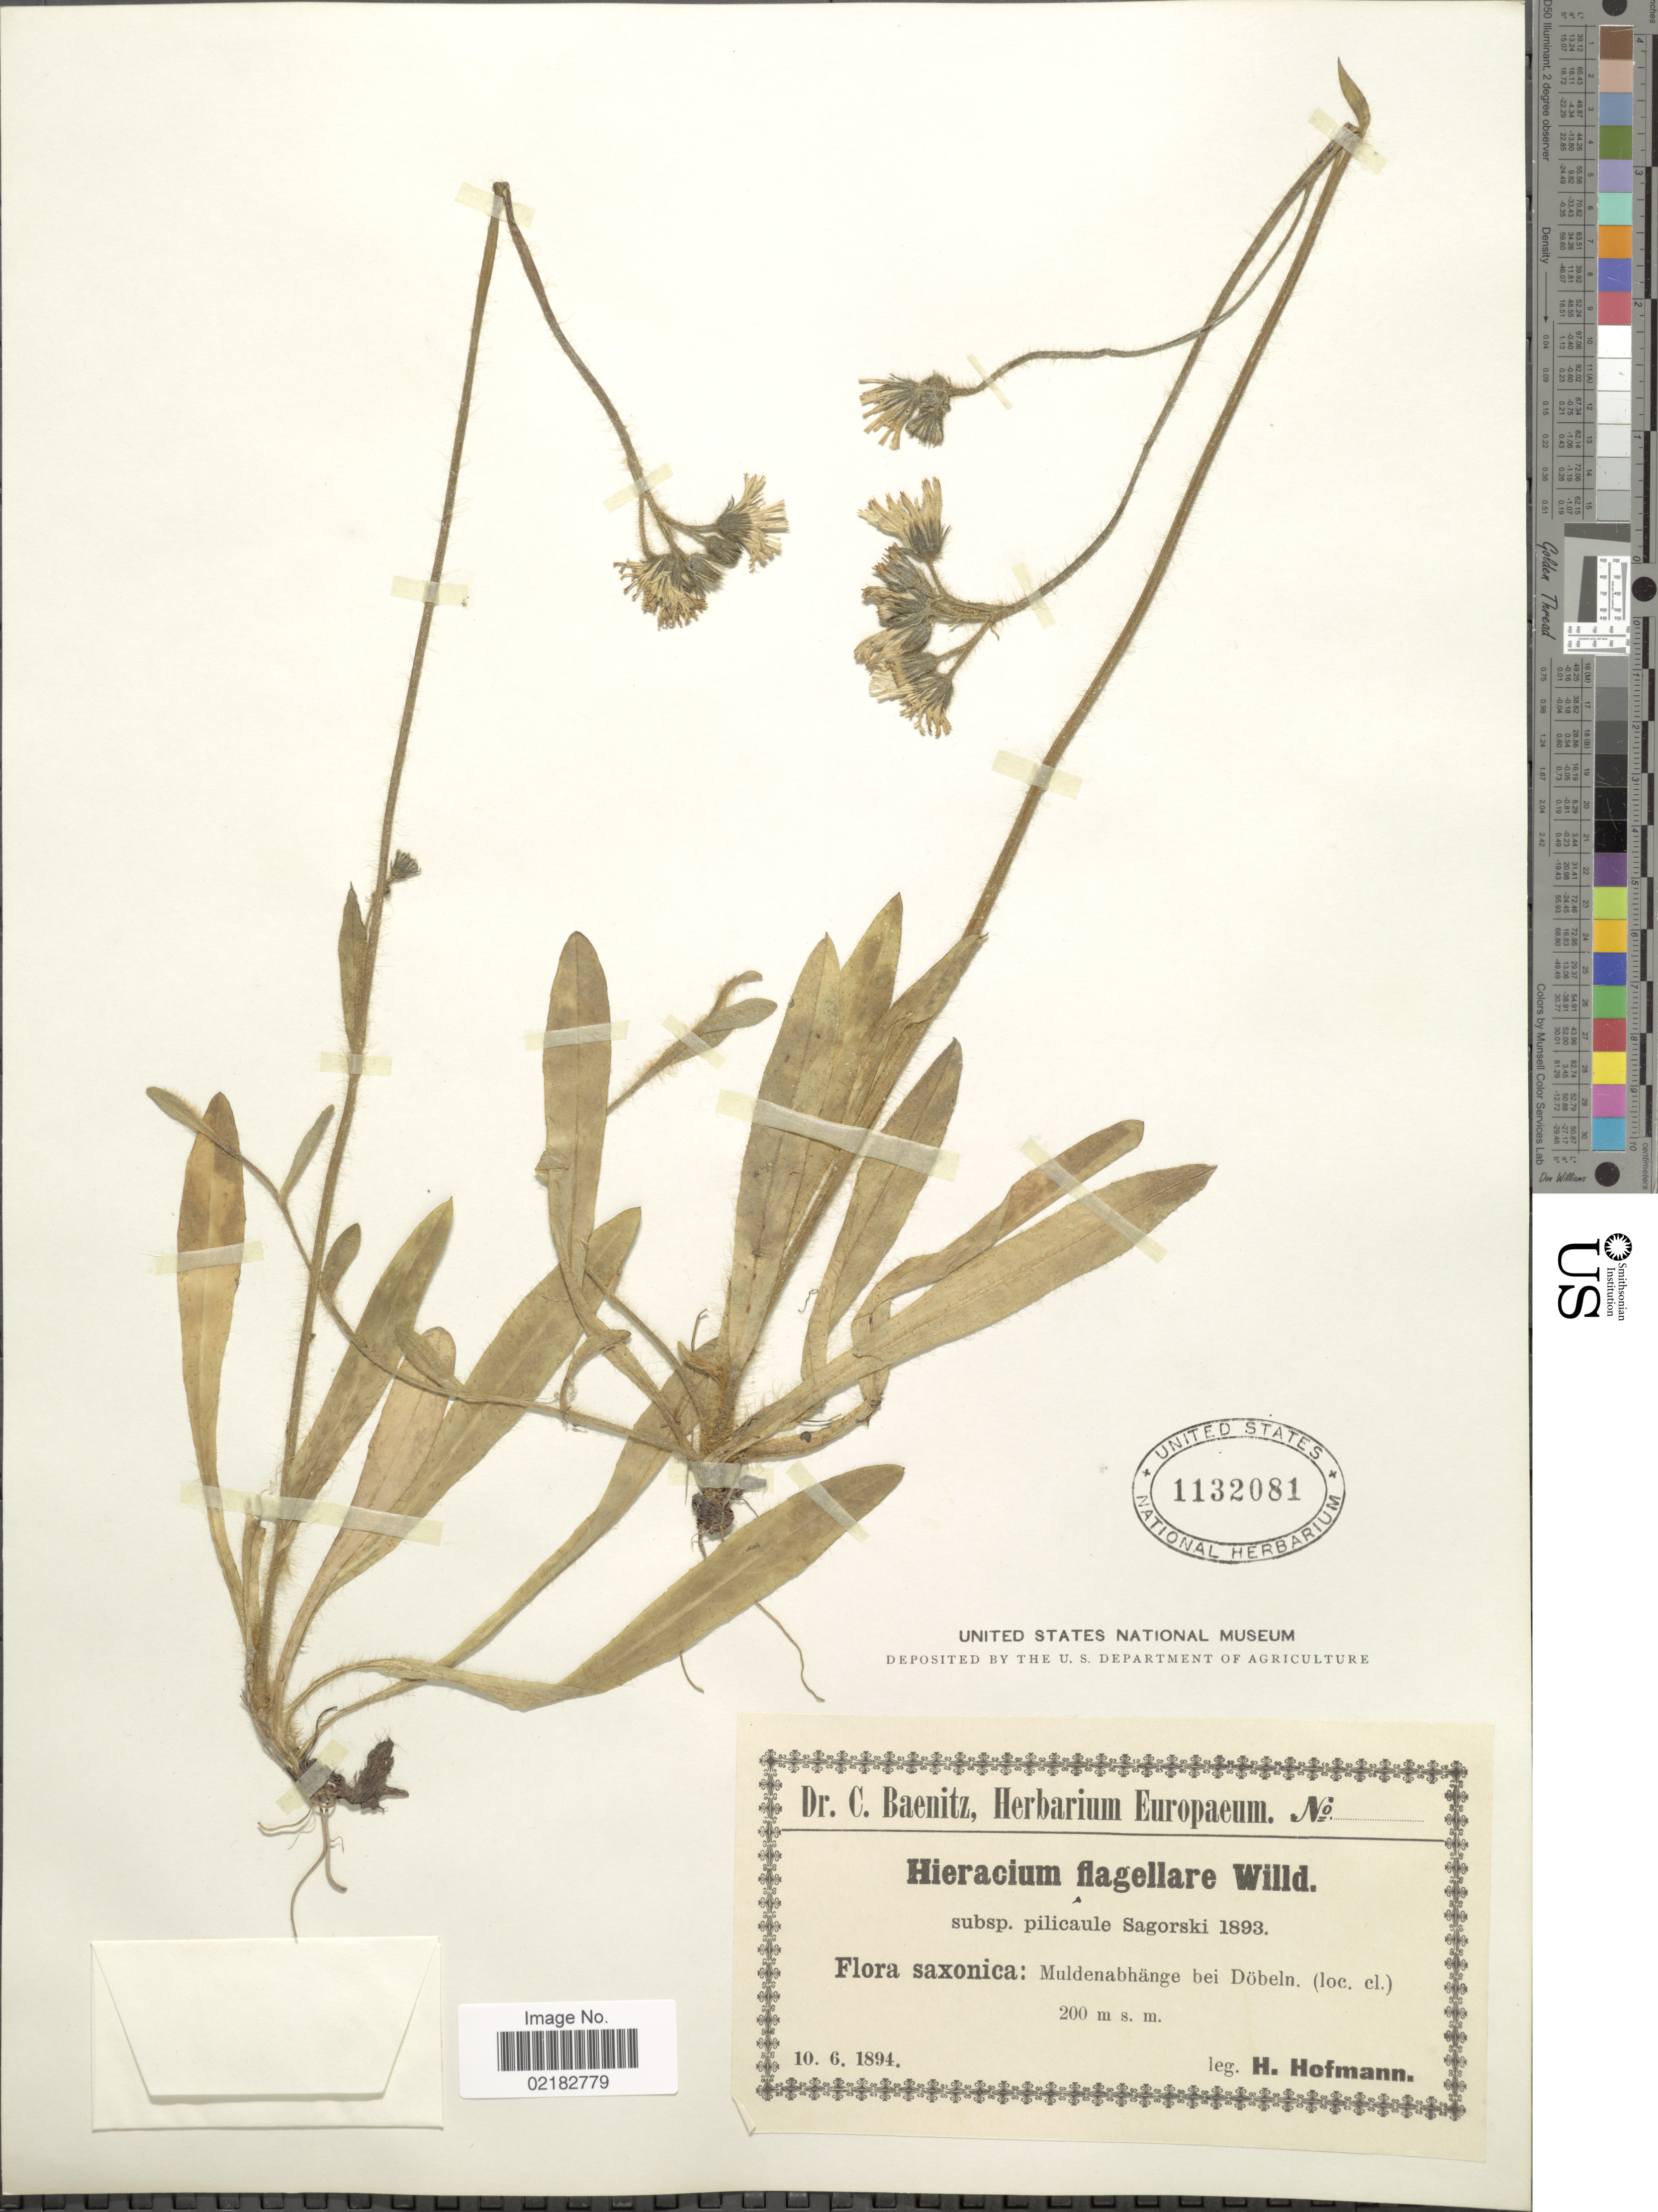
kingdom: Plantae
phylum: Tracheophyta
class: Magnoliopsida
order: Asterales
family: Asteraceae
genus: Pilosella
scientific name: Pilosella flagellaris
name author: (Willd.) Arvet-Touvet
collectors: H. Hofmann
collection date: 1894-06-10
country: Germany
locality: Saxonica: Muldenabhänge bei Dobeln. (loc. cl.)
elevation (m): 200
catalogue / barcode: US 1132081